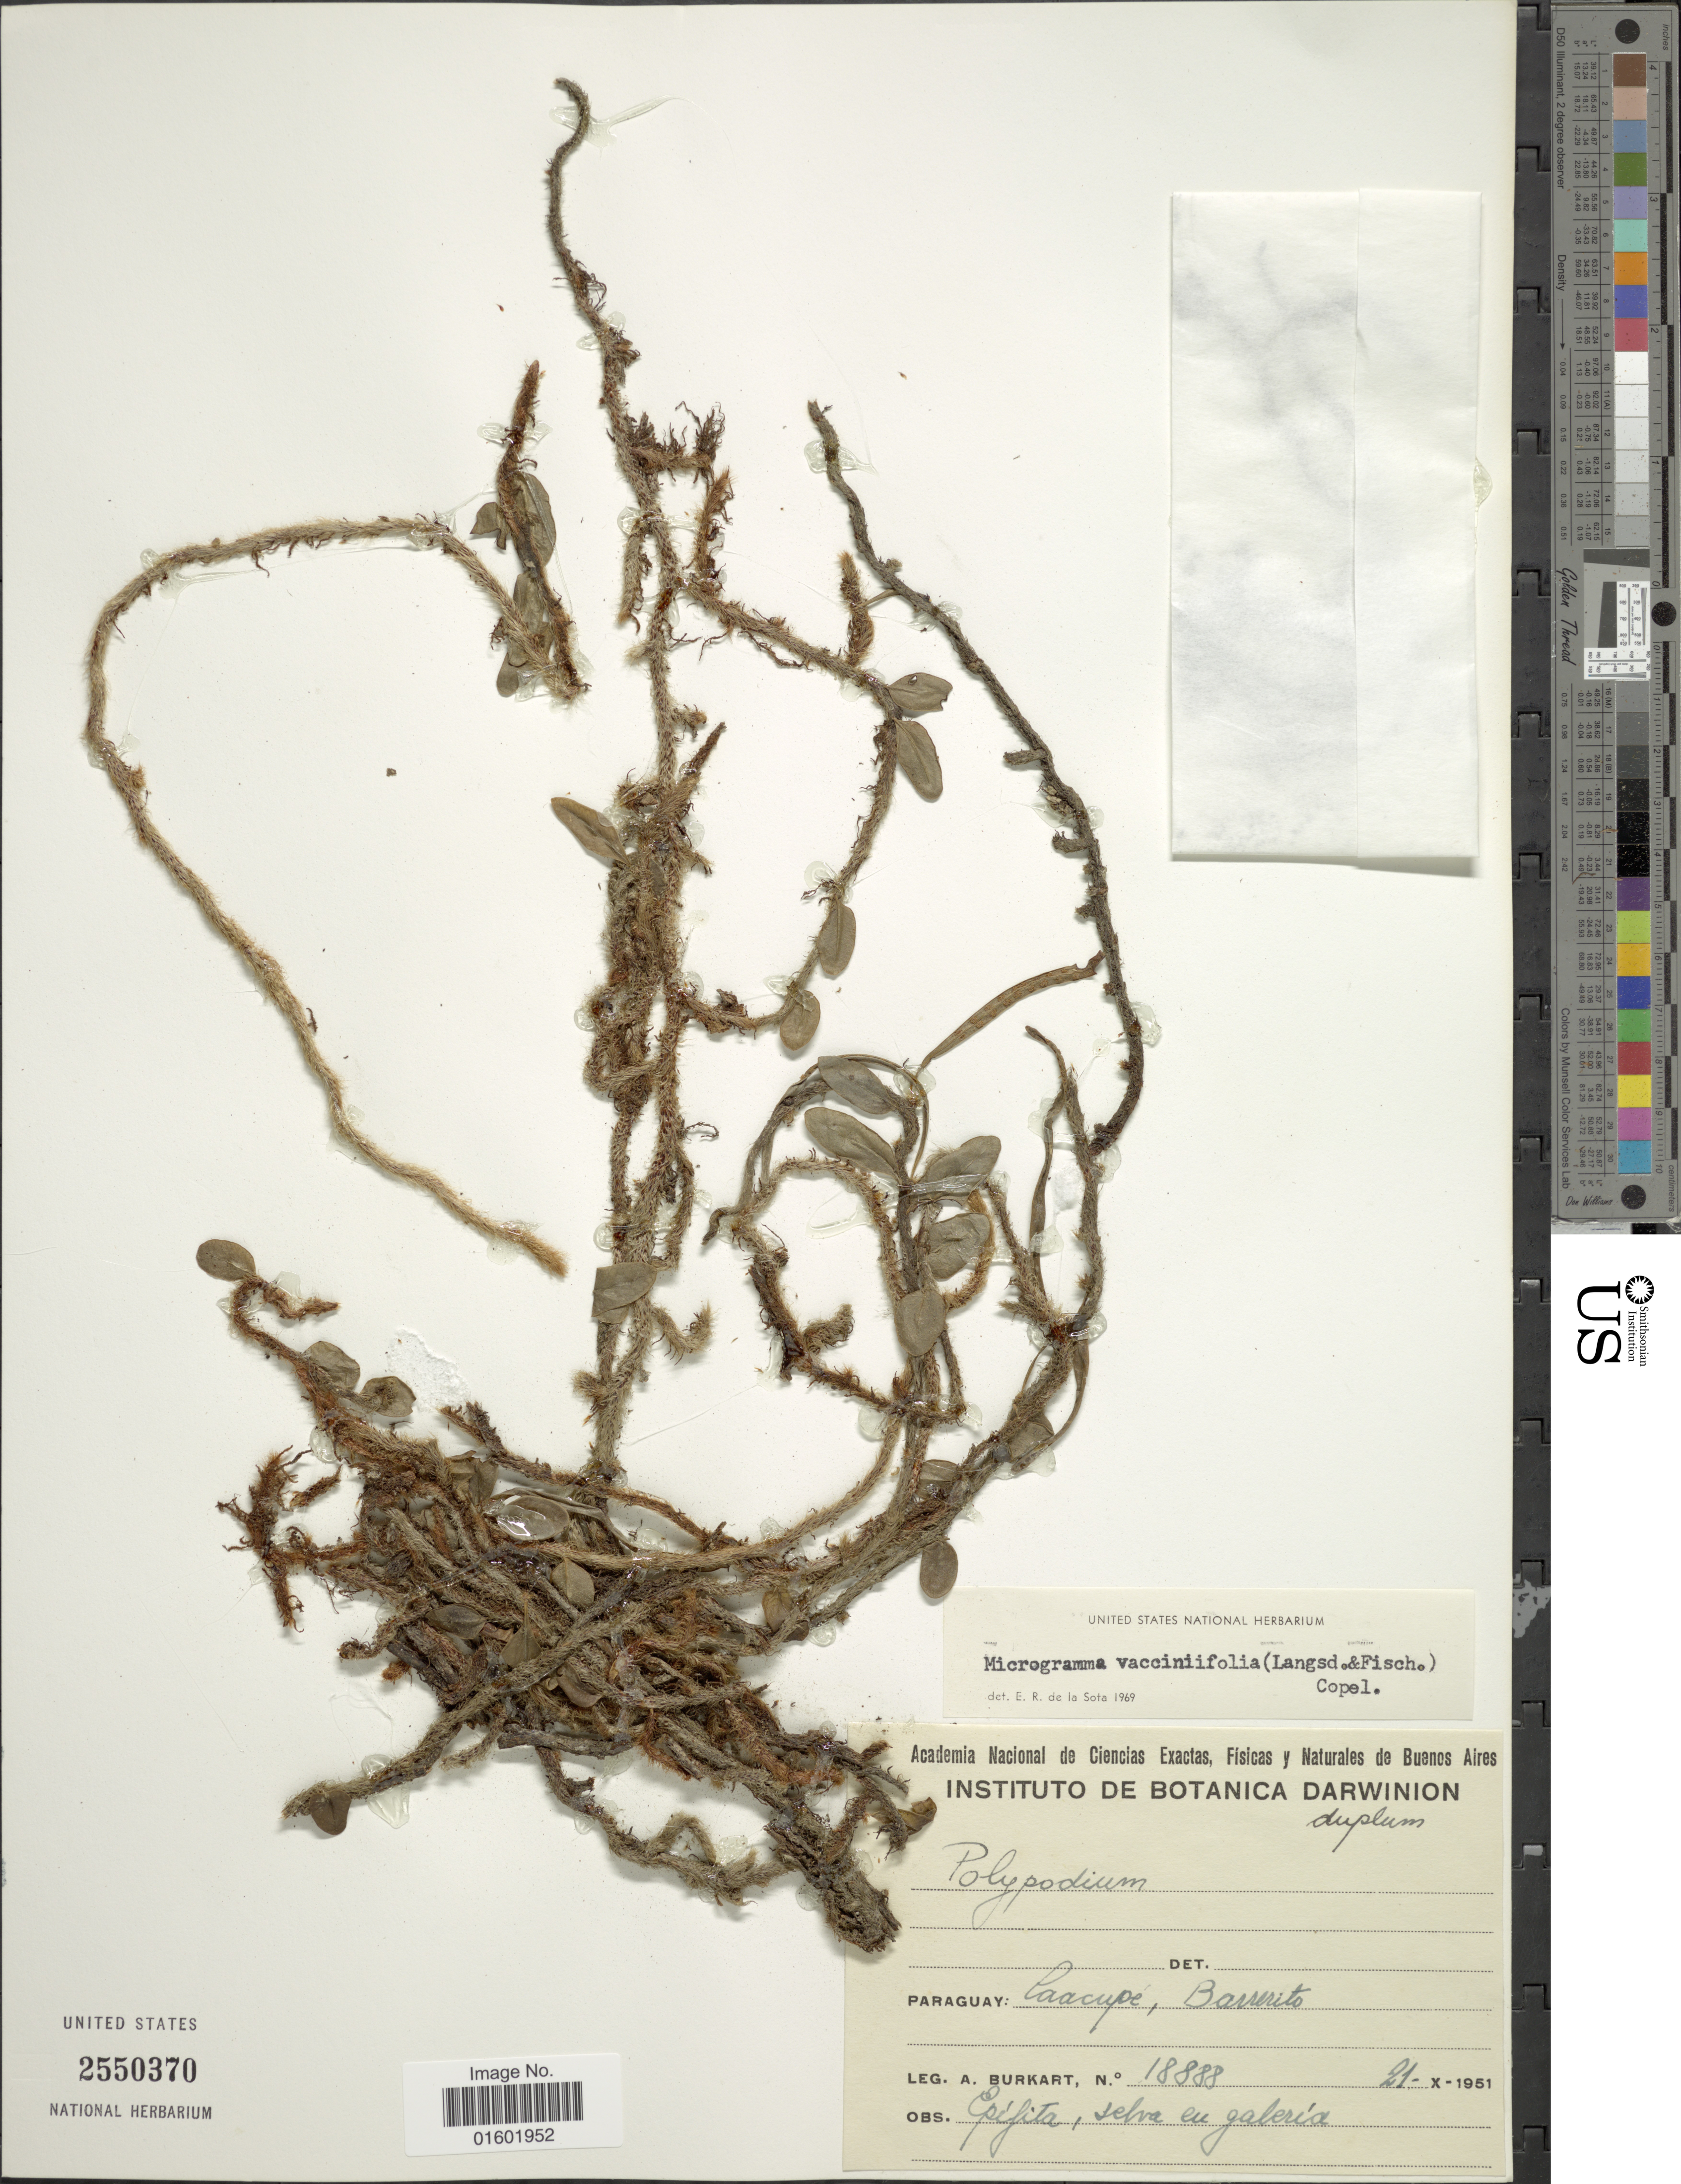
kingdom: Plantae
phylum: Tracheophyta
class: Polypodiopsida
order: Polypodiales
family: Polypodiaceae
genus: Microgramma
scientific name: Microgramma vaccinifolia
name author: (Langsd. & Fisch.) Copel.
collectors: A. E. Burkart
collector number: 18888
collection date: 1951-10-21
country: Paraguay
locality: Caacupe, Barrito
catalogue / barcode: US 2550370